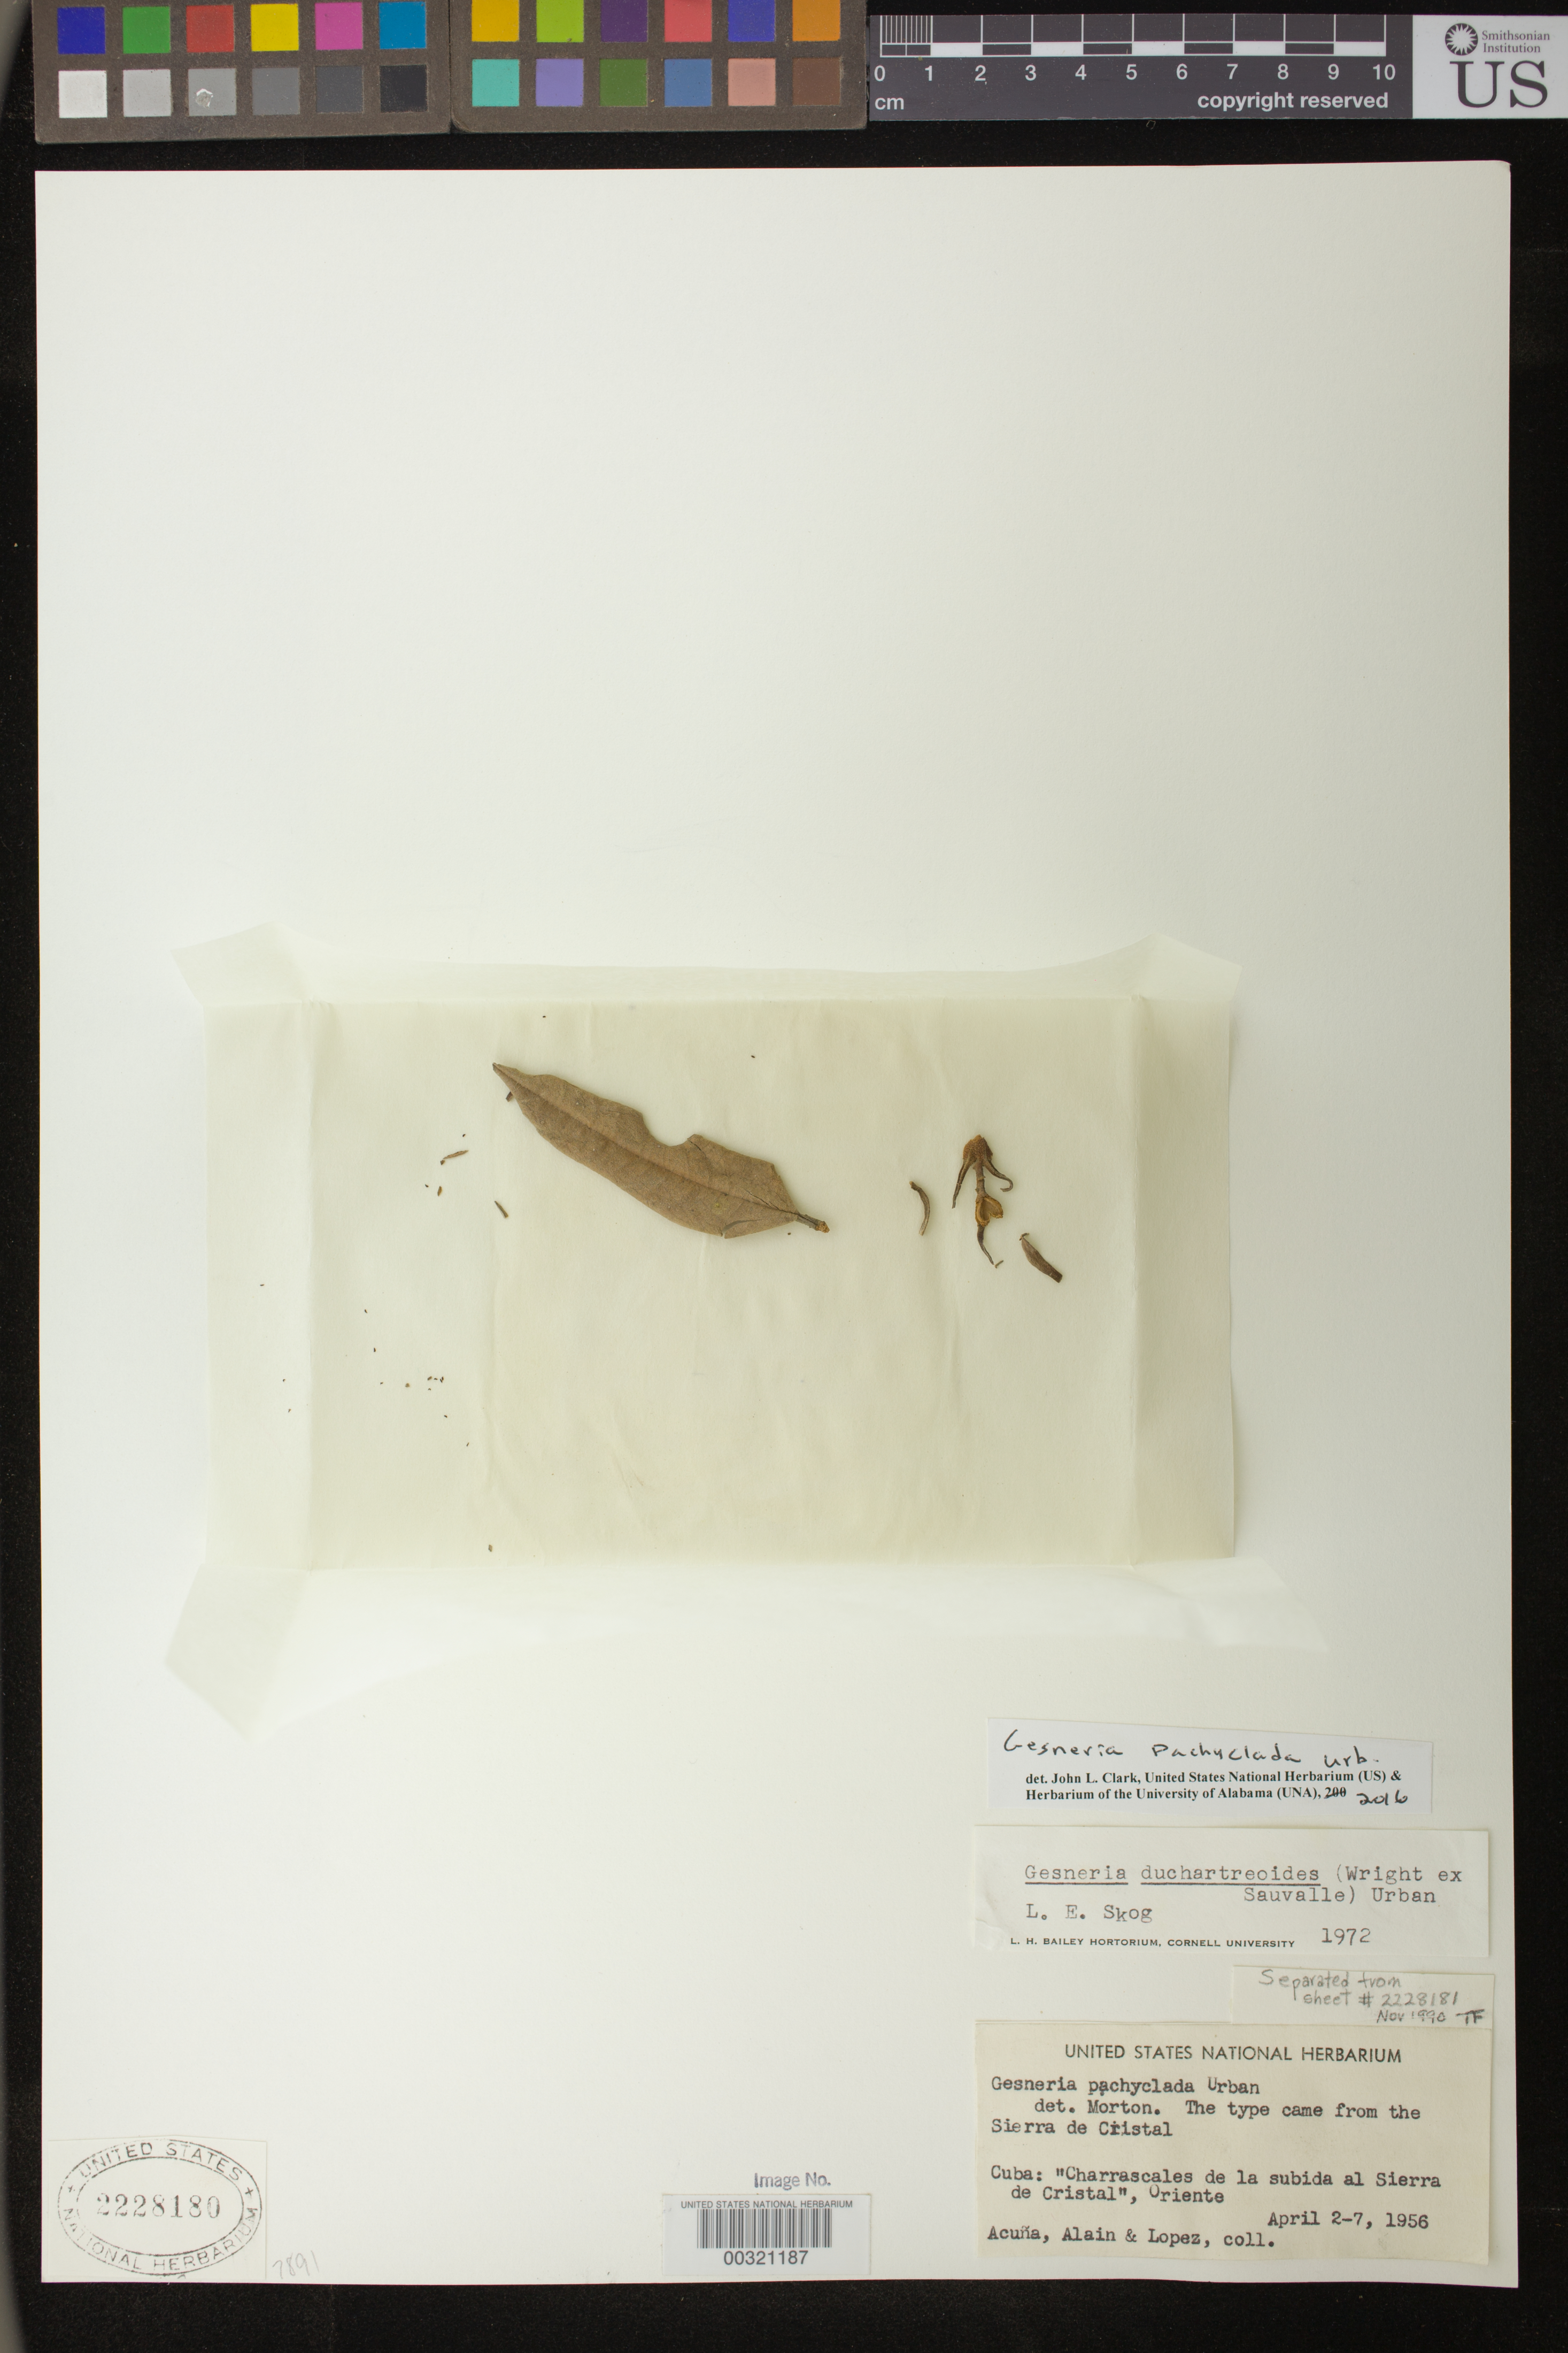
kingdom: Plantae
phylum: Tracheophyta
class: Magnoliopsida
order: Lamiales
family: Gesneriaceae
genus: Gesneria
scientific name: Gesneria pachyclada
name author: Urb.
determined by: Clark, J. L., (SEL), The Marie Selby Botanical Garden (UNITED STATES)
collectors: J. Acuña, A. H. Liogier & M. Lopéz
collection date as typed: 2-7 Apr 1956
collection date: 1956-04-02/1956-04-07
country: Cuba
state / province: Oriente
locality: Cuba: "Charrascales de la subida al Sierra de Cristal", Oriente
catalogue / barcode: US 2228180